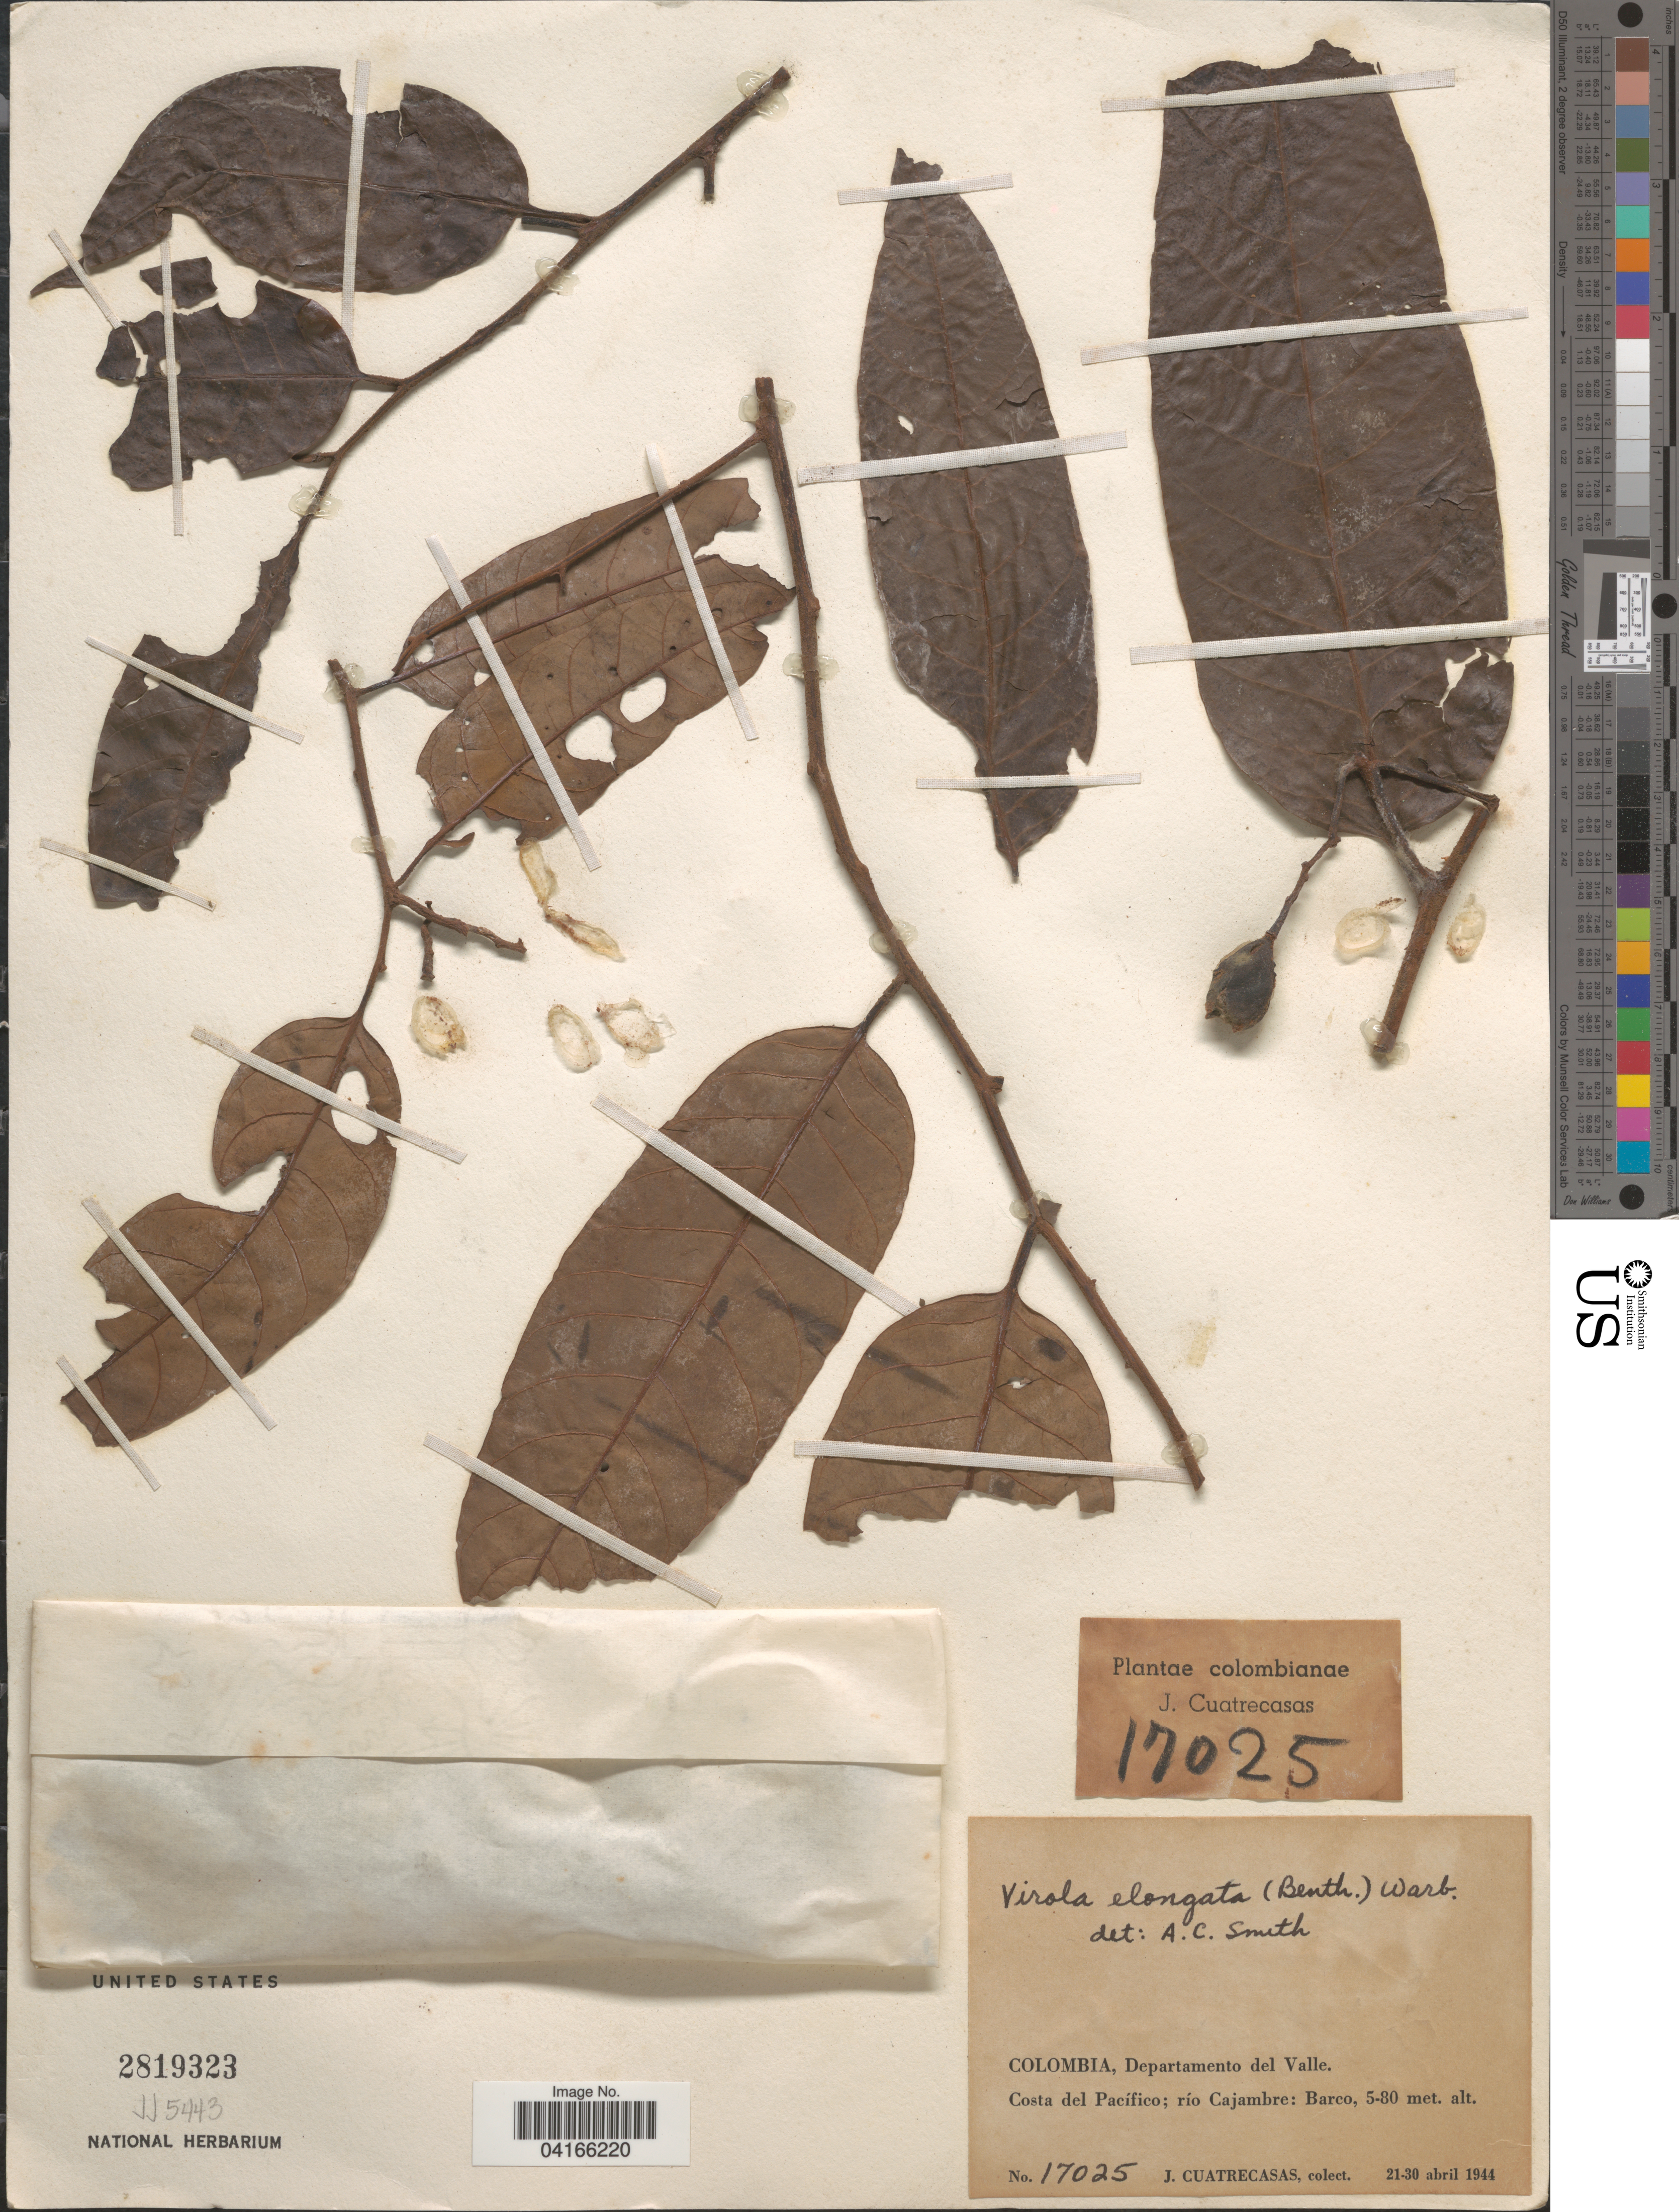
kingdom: Plantae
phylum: Tracheophyta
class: Magnoliopsida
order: Magnoliales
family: Myristicaceae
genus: Virola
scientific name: Virola elongata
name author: (Benth.) Warb.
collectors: J. Cuatrecasas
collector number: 17025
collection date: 1944-04-21/1944-04-30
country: Colombia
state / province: Valle del Cauca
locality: Departamento del Valle. Costa del Pacífico; río Cajambre: Barco.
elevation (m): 5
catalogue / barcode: US 2819323